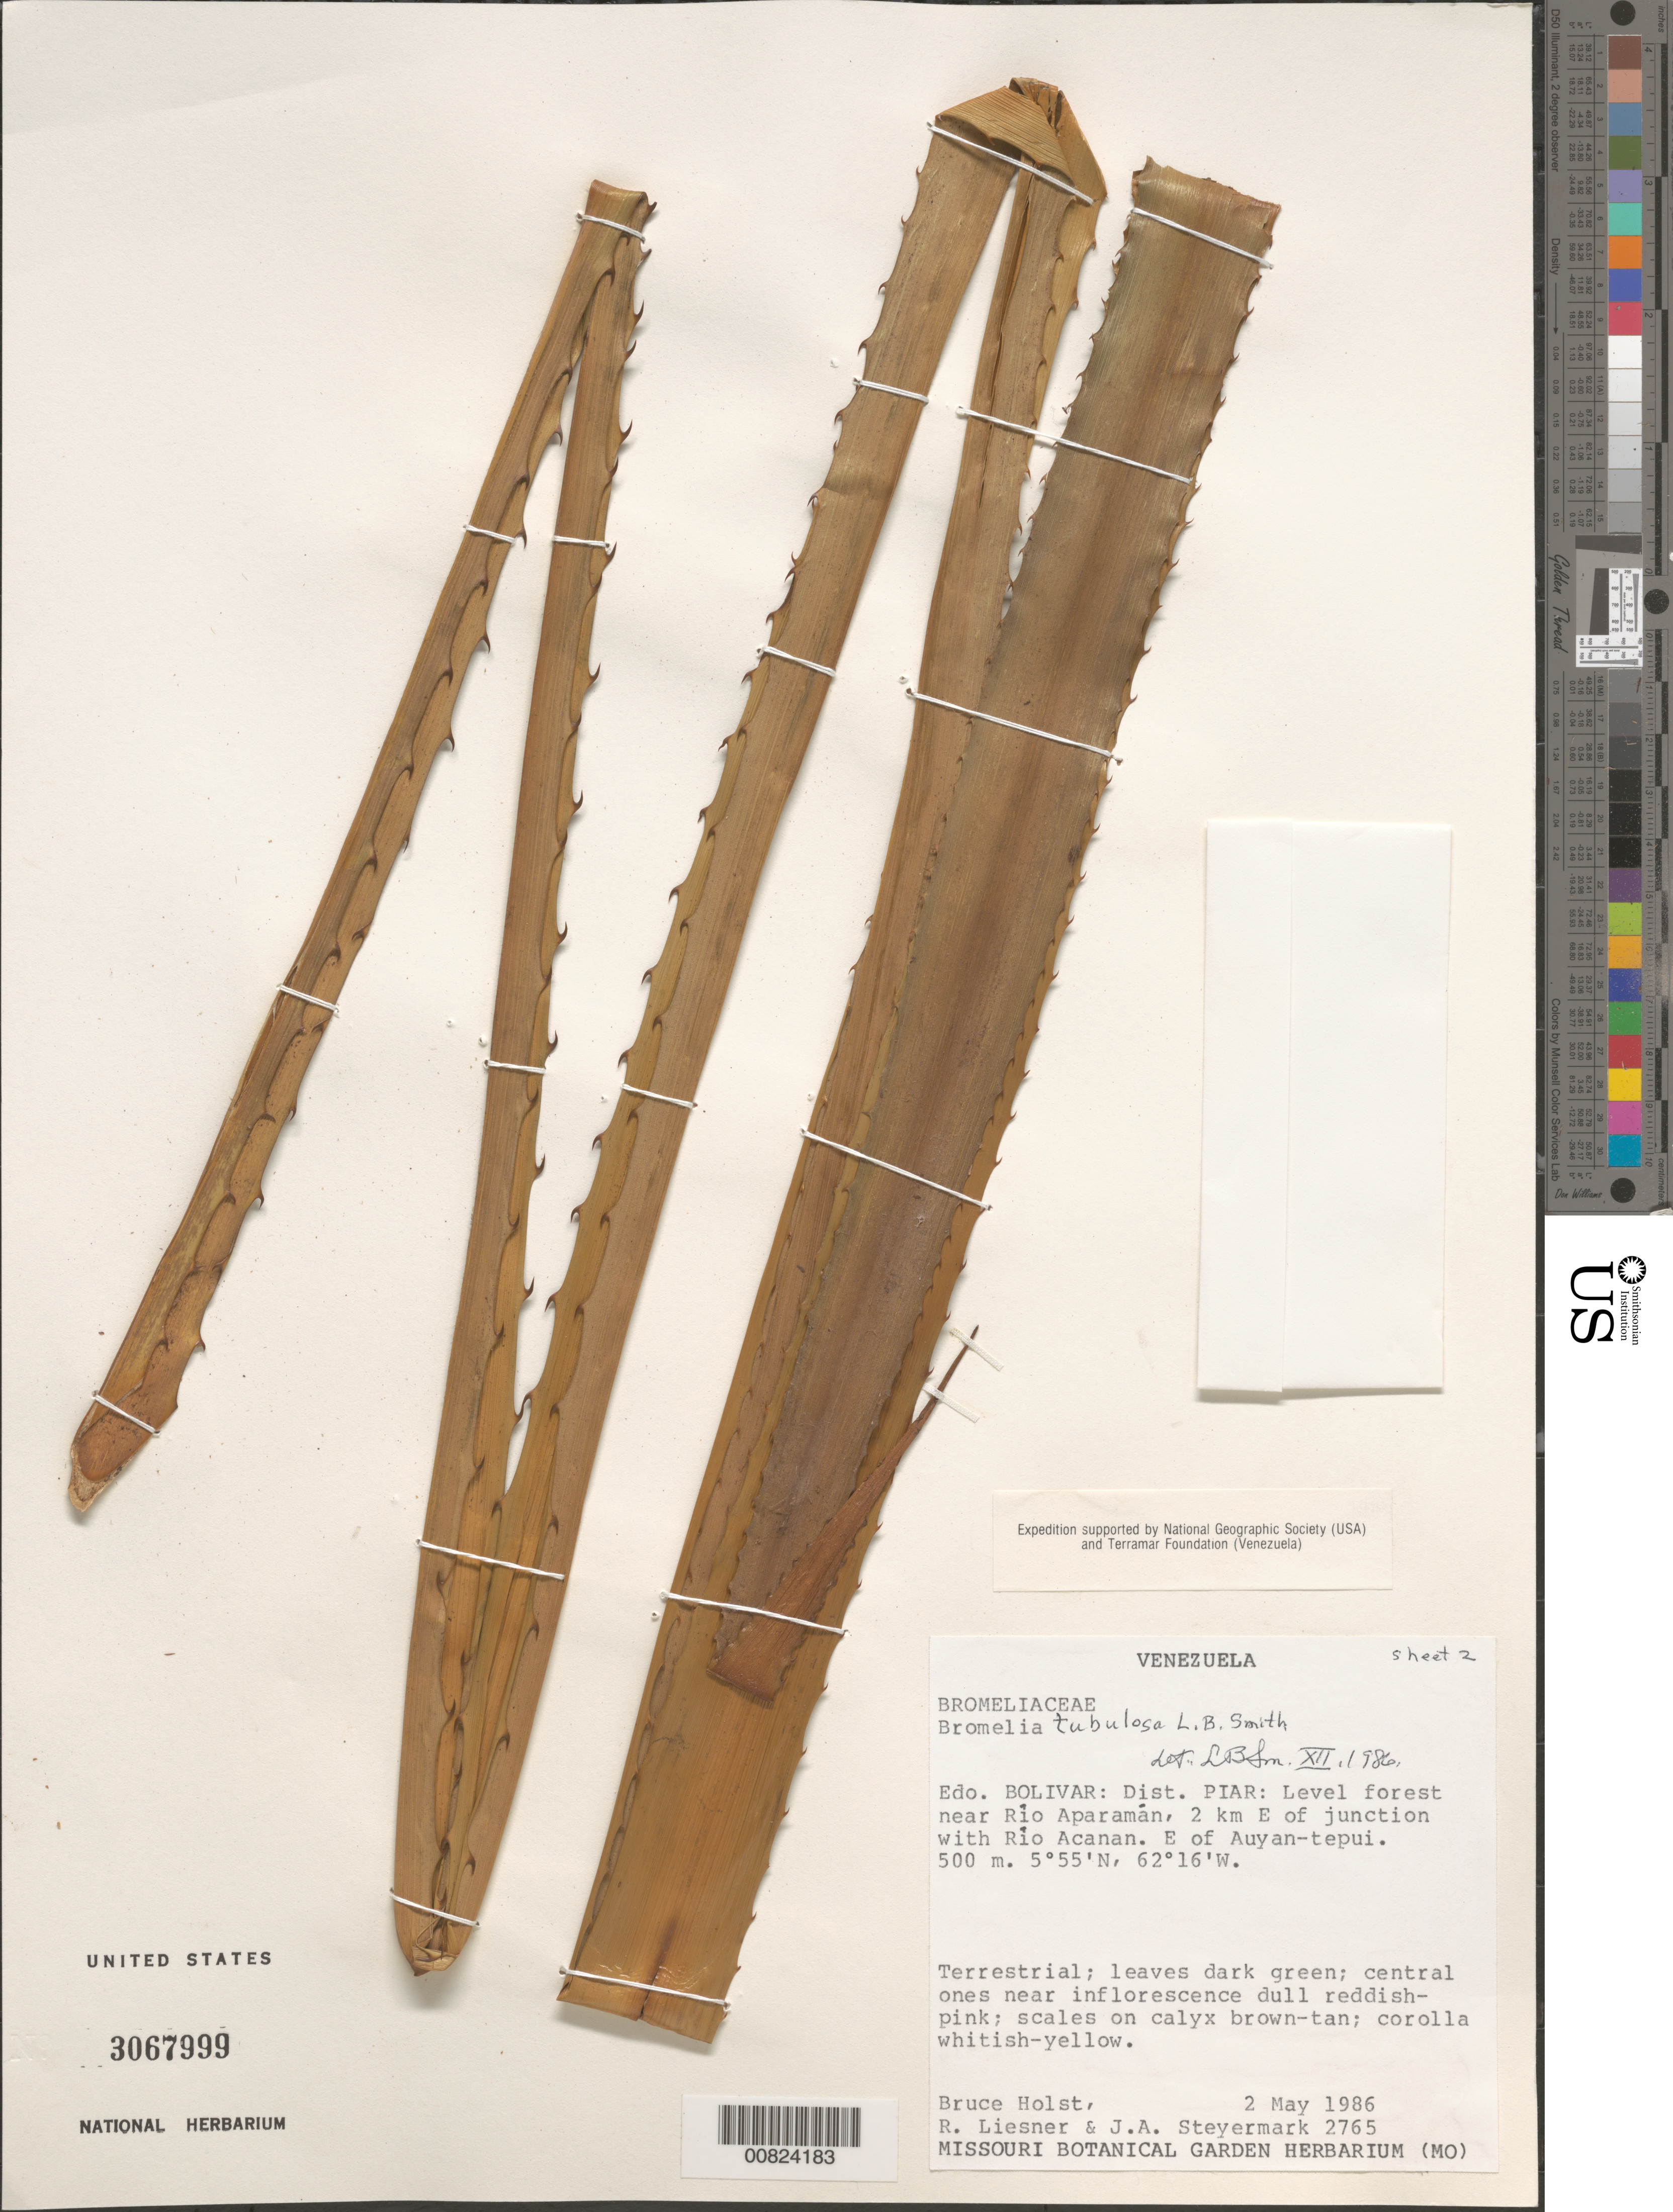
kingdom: Plantae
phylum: Tracheophyta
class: Liliopsida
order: Poales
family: Bromeliaceae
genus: Bromelia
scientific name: Bromelia tubulosa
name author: L.B. Sm.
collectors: B. Holst, R. L. Liesner & J. Steyermark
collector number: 2765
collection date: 1986-05-02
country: Venezuela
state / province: Bolivar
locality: Dist. Piar: Level forest near Río Aparamán, 2 km E of junction with Río Acanan. E of Auyan-tepui.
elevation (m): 500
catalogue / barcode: US 3067999